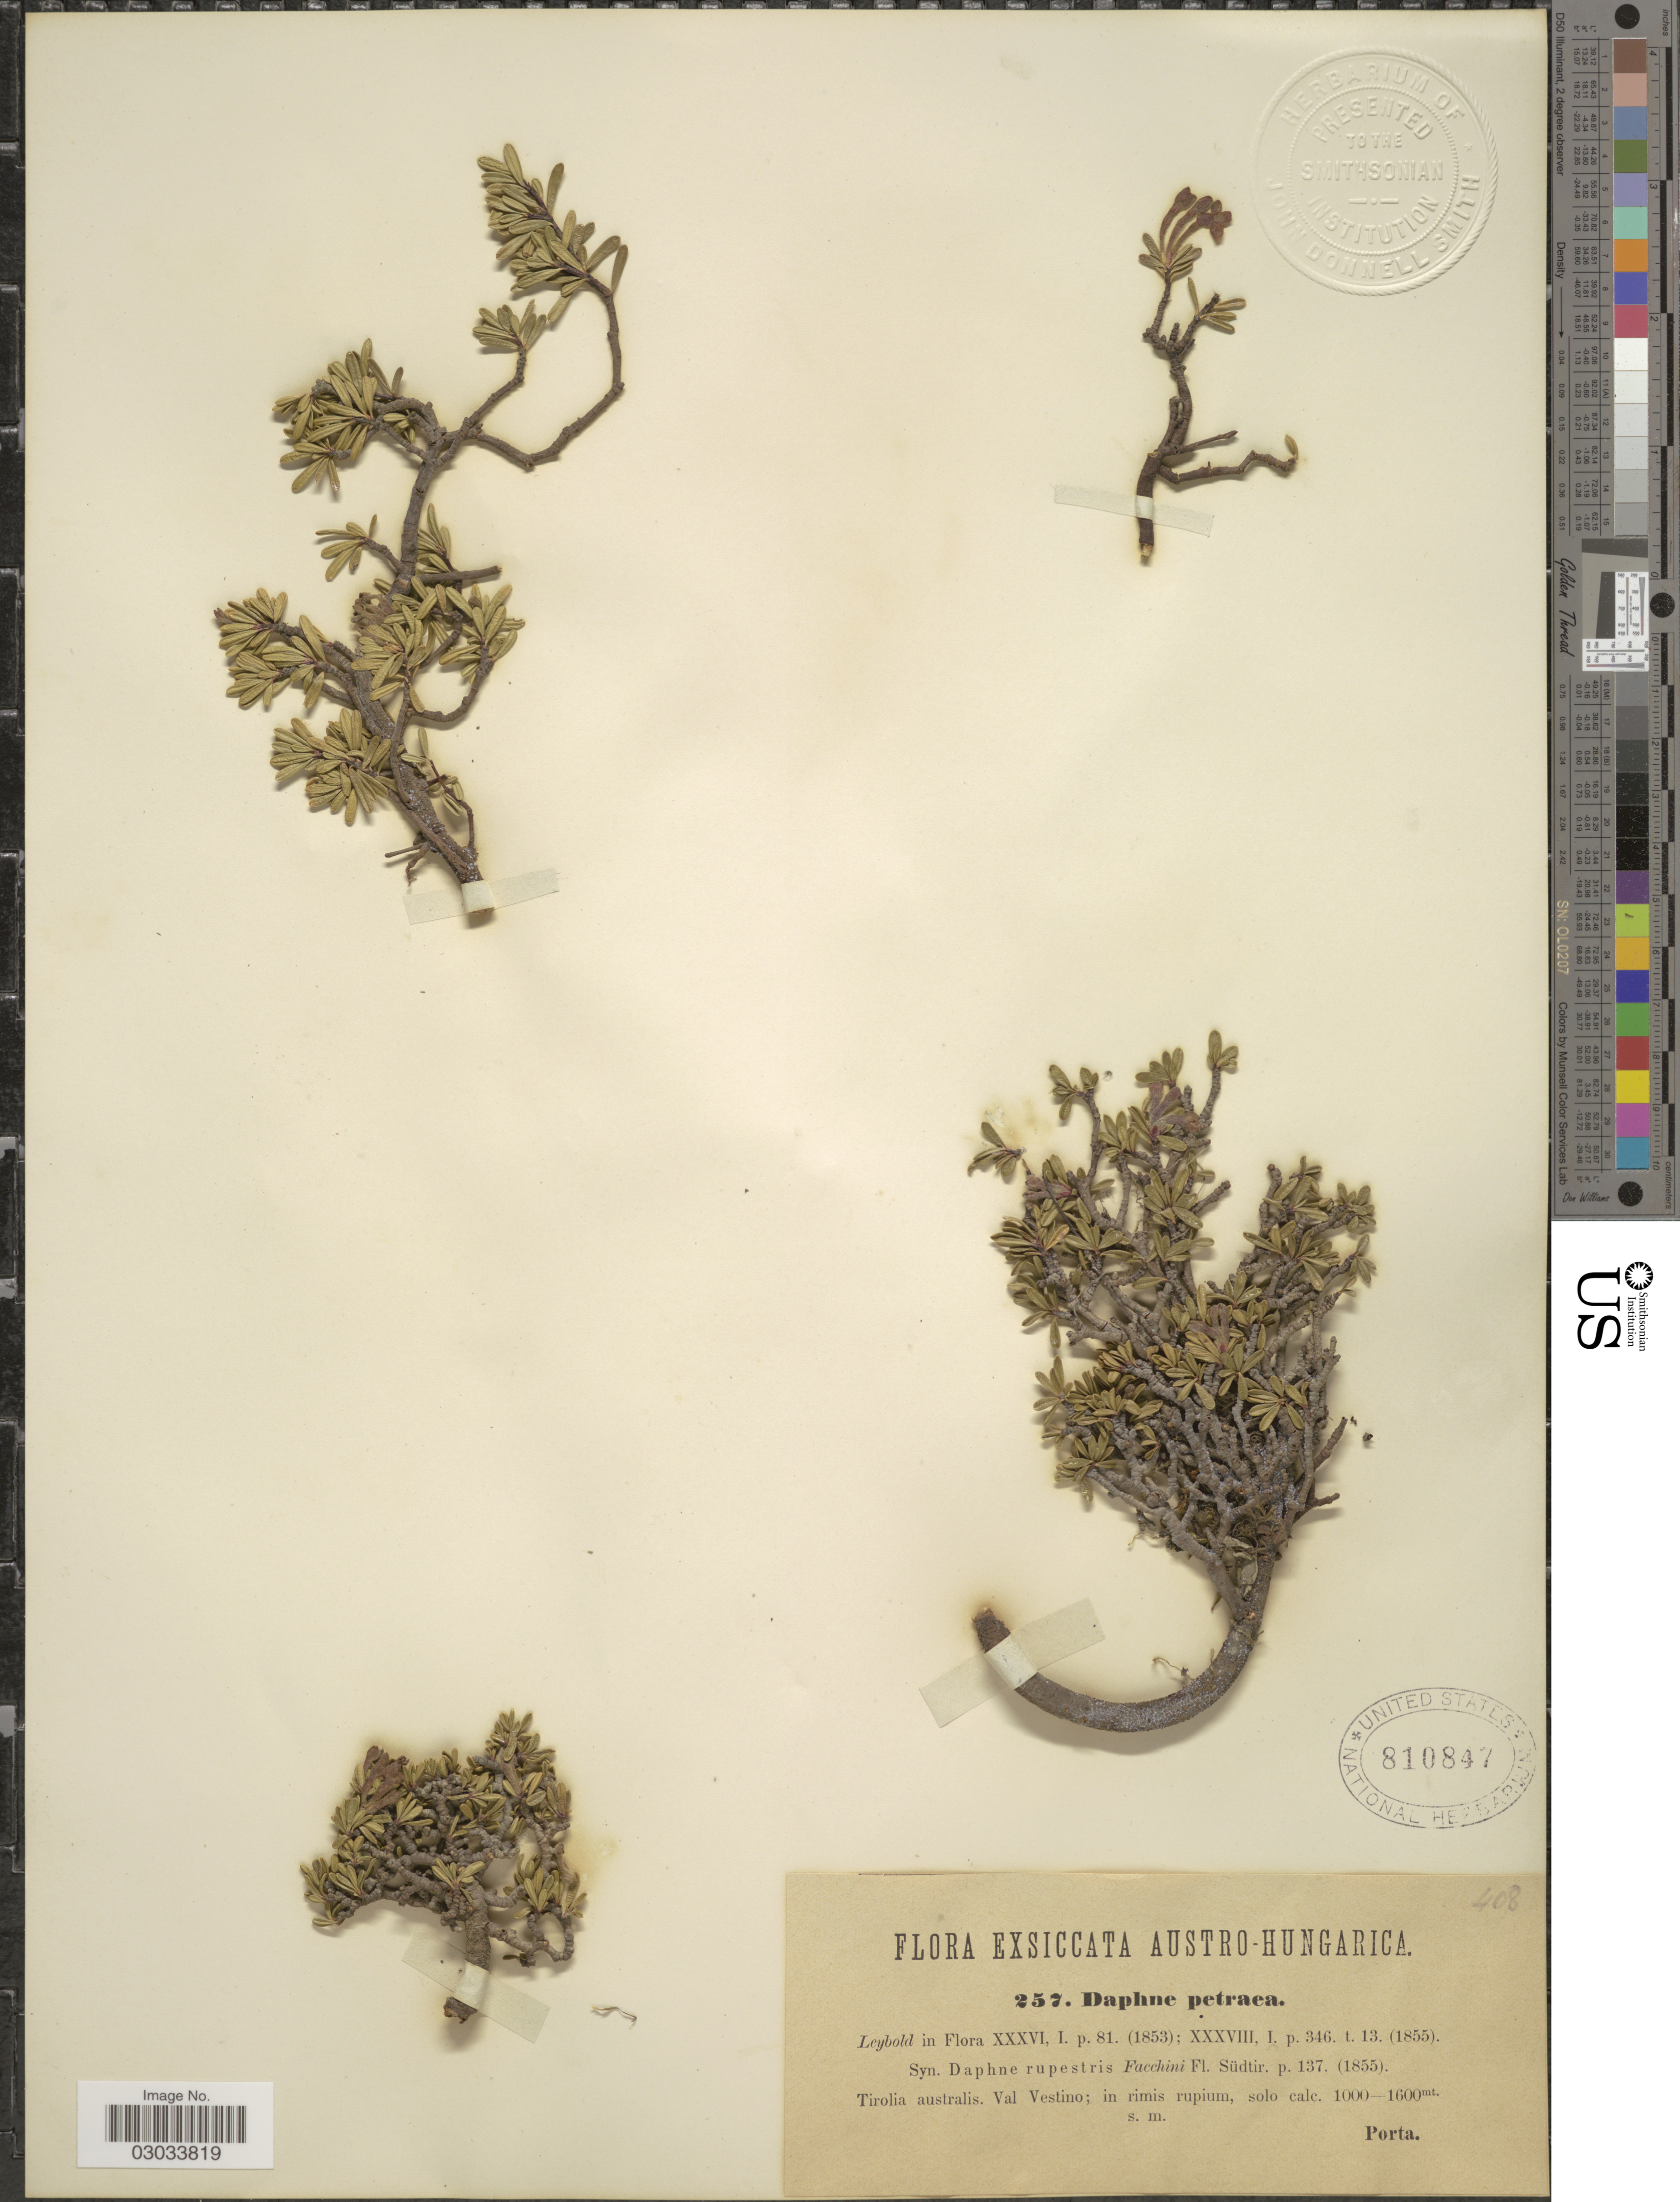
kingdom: Plantae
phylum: Tracheophyta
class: Magnoliopsida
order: Malvales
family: Thymelaeaceae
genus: Daphne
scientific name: Daphne petraea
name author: Leyb.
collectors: -- Porta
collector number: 257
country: Austria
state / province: Tirol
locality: Austro-Hungarica. Val Vestino; in rimis rupium, solo calc.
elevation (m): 1000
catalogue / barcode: US 810847